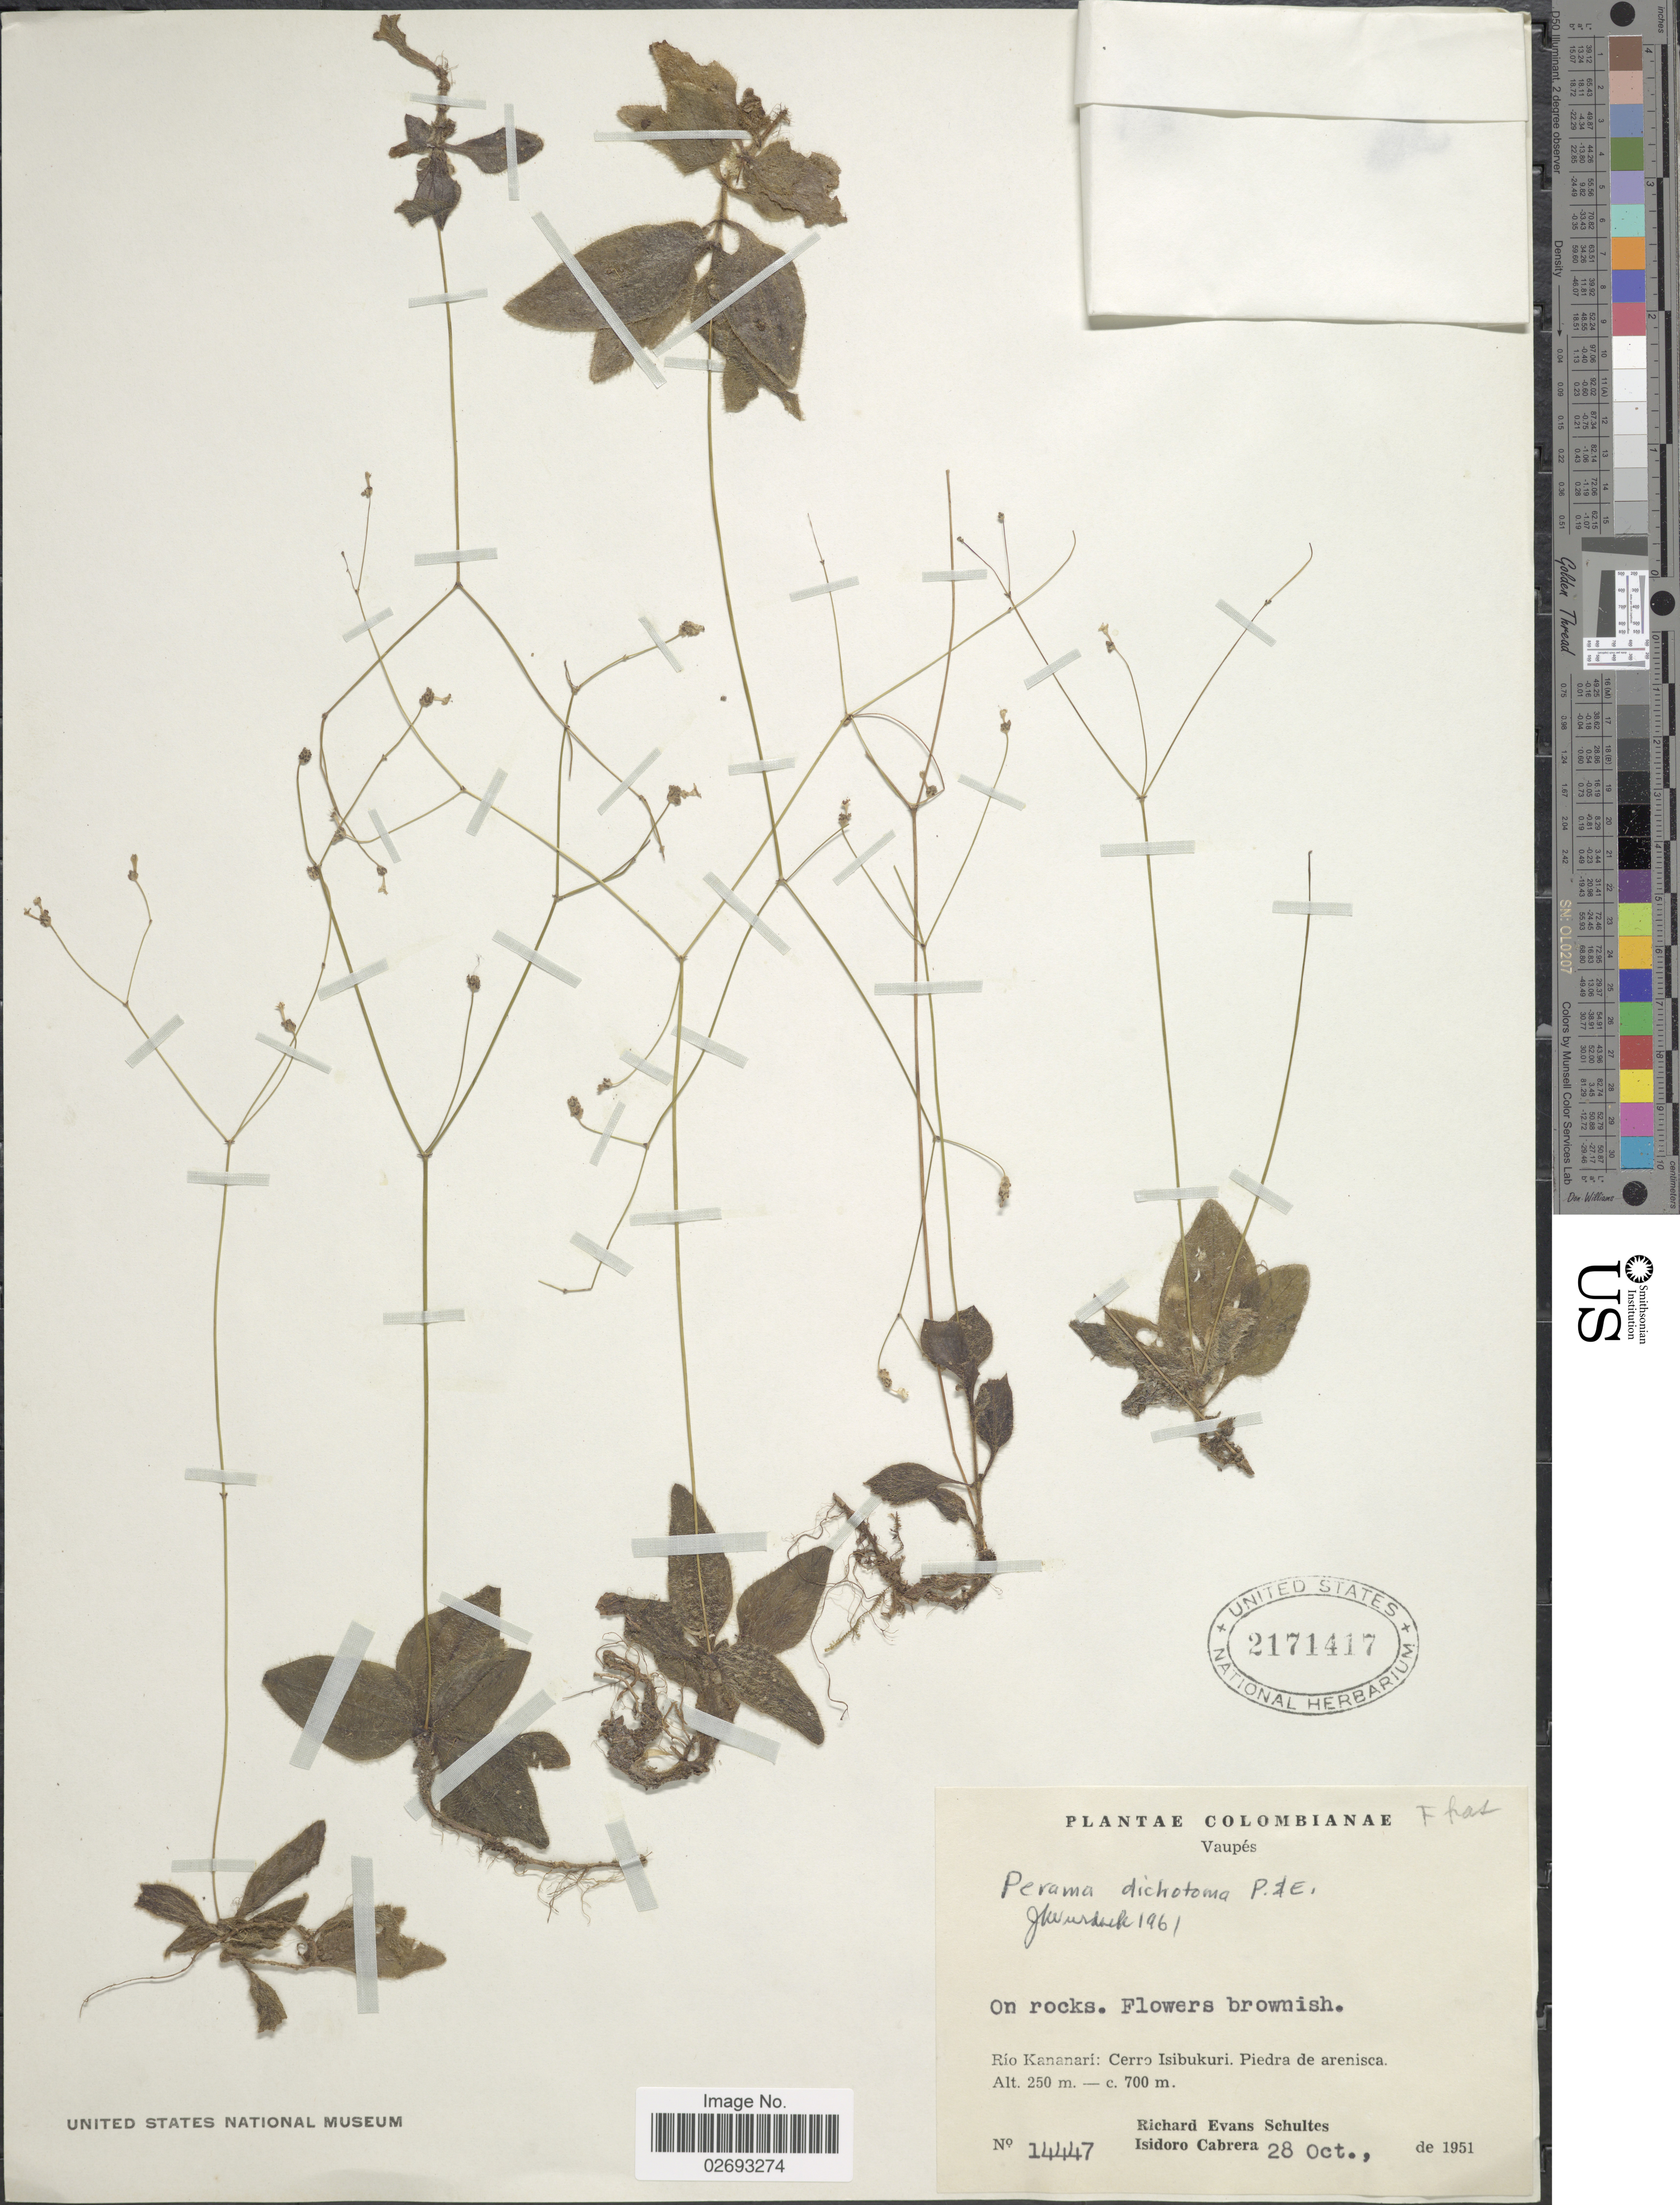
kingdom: Plantae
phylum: Tracheophyta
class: Magnoliopsida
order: Gentianales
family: Rubiaceae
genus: Perama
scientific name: Perama dichotoma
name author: Poepp.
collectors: R. E. Schultes & I. Cabrera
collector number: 14447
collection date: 1951-10-28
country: Colombia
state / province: Vaupés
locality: Rio Kananari: Cerro Isibukuri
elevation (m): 250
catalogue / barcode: US 2171417